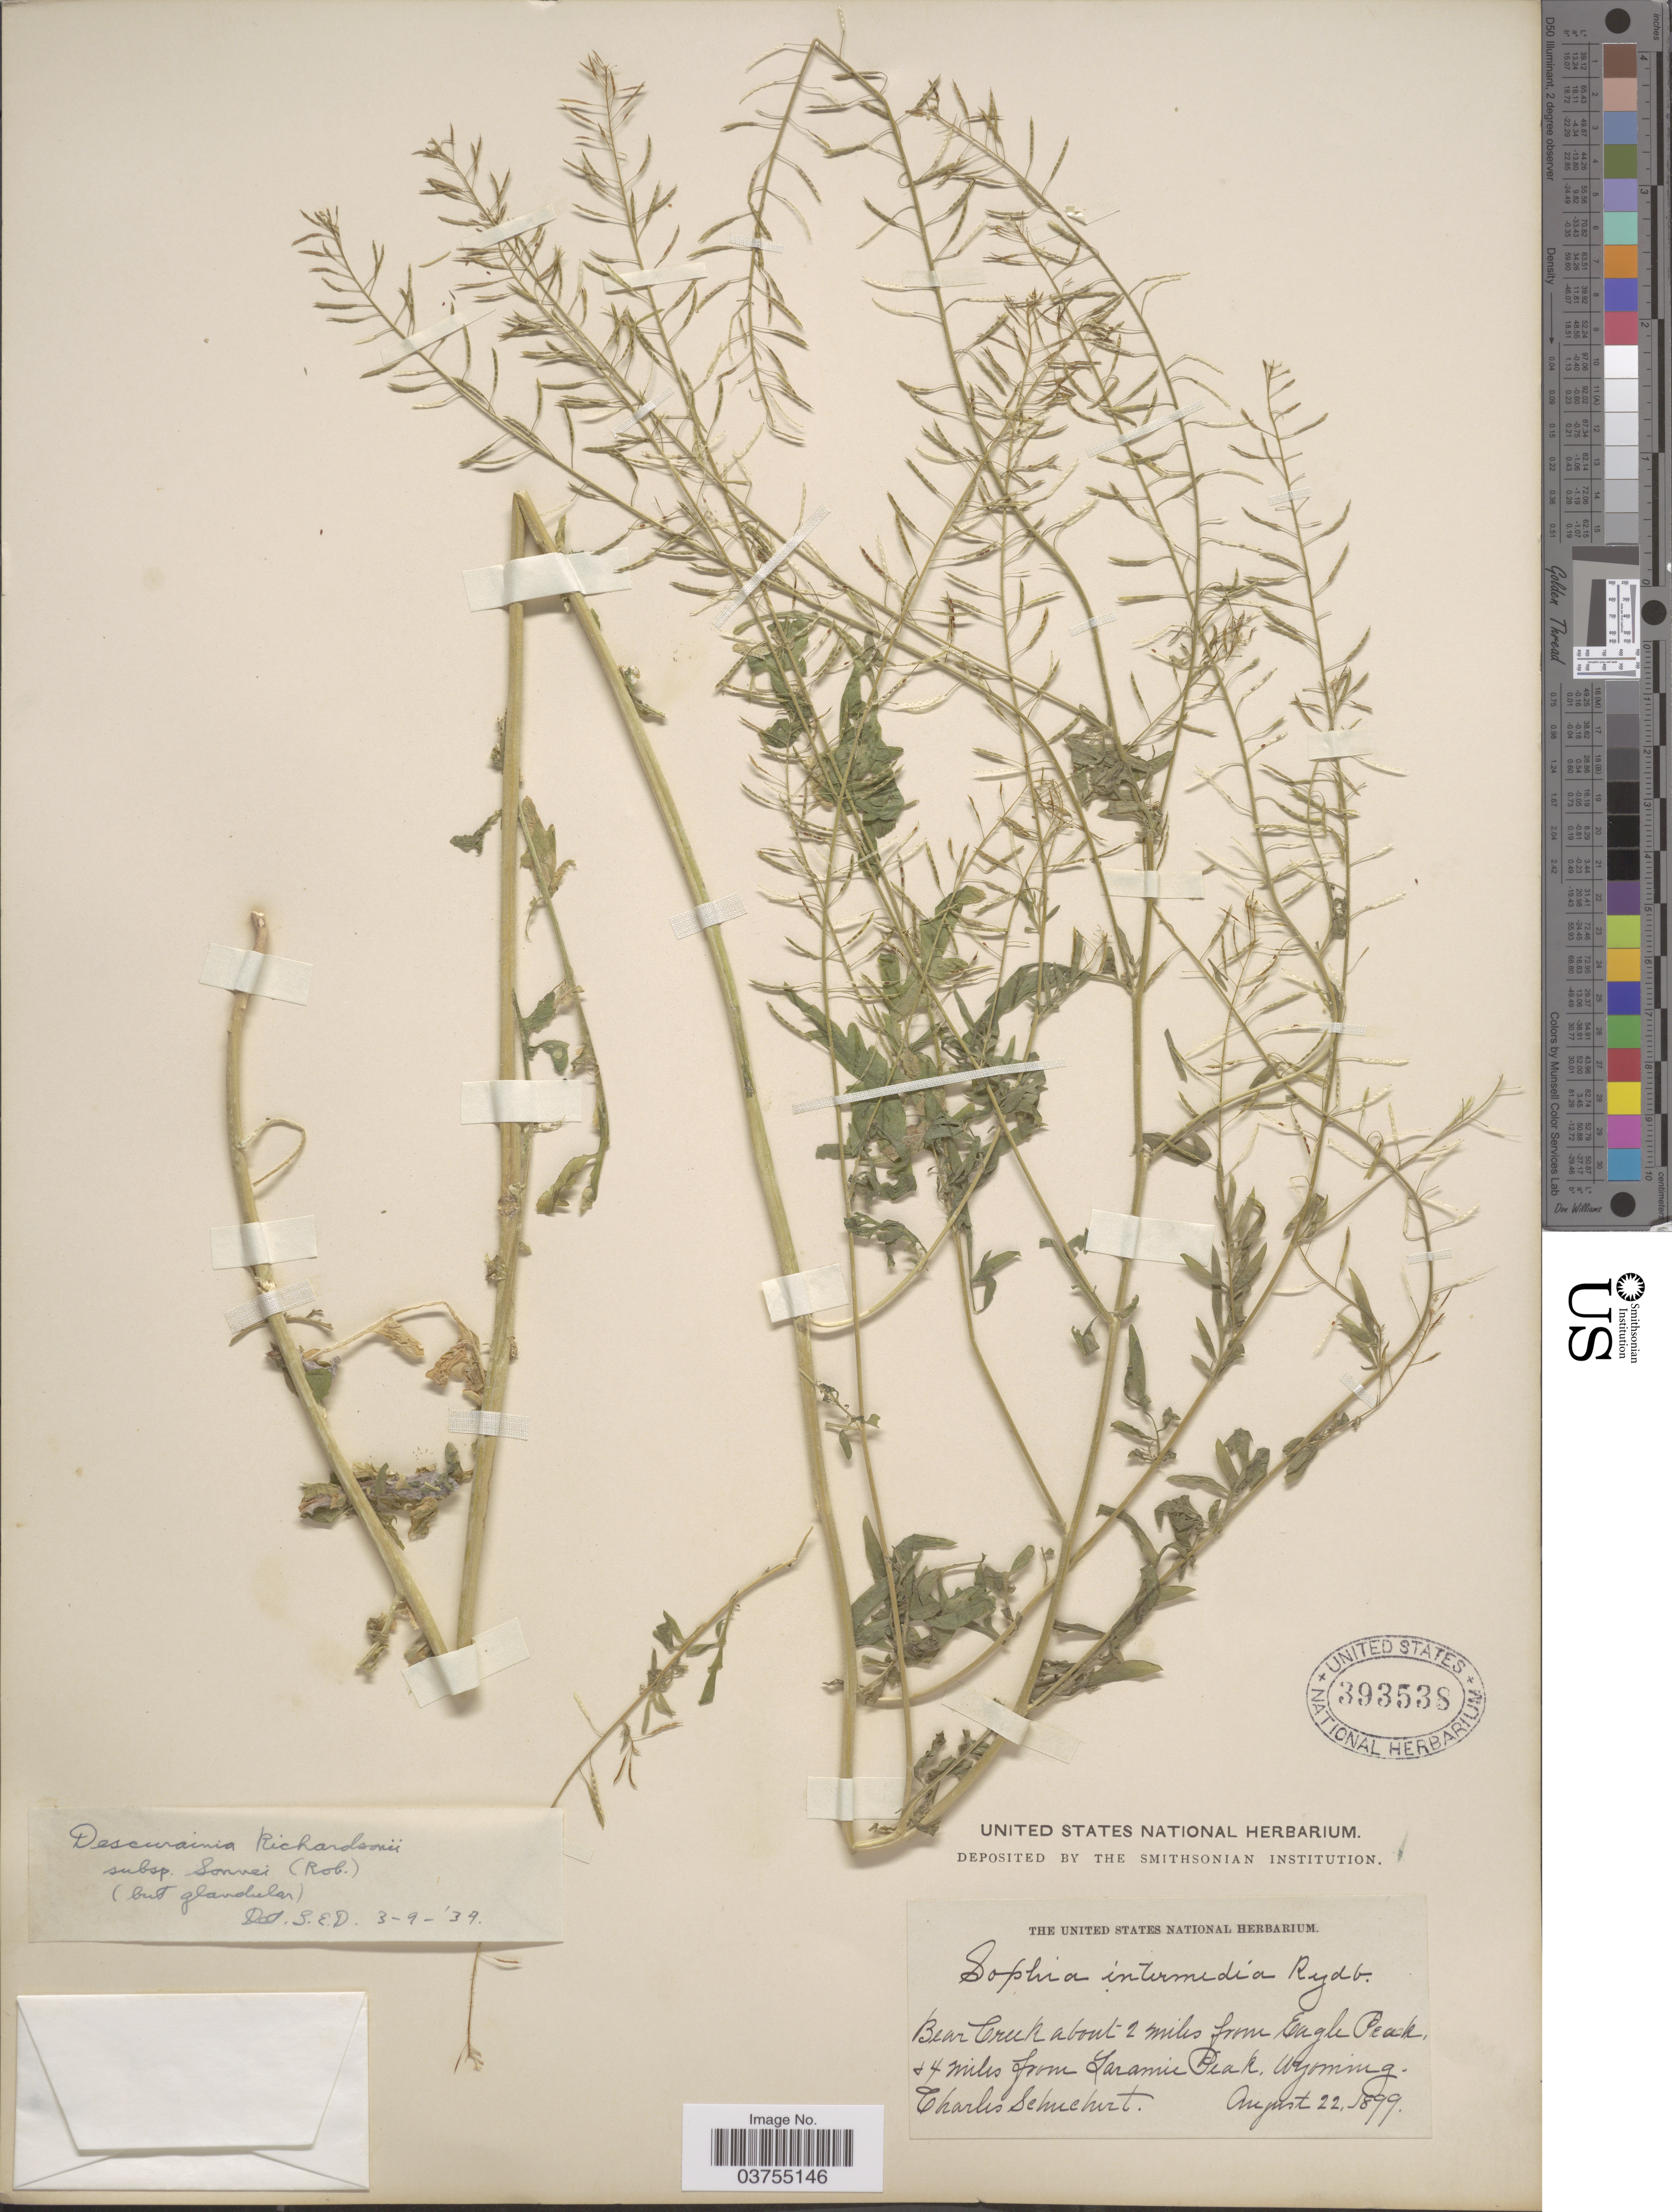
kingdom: Plantae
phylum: Tracheophyta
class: Magnoliopsida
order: Brassicales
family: Brassicaceae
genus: Descurainia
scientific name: Descurainia richardsonii subsp. incisa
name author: (Engelm. ex A. Gray) Detling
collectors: C. Schuchert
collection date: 1899-08-22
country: United States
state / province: Wyoming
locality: Bear Creek about 2 miles from Eagle Peak, + 4 miles from Laramie Peak.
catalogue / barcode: US 393538